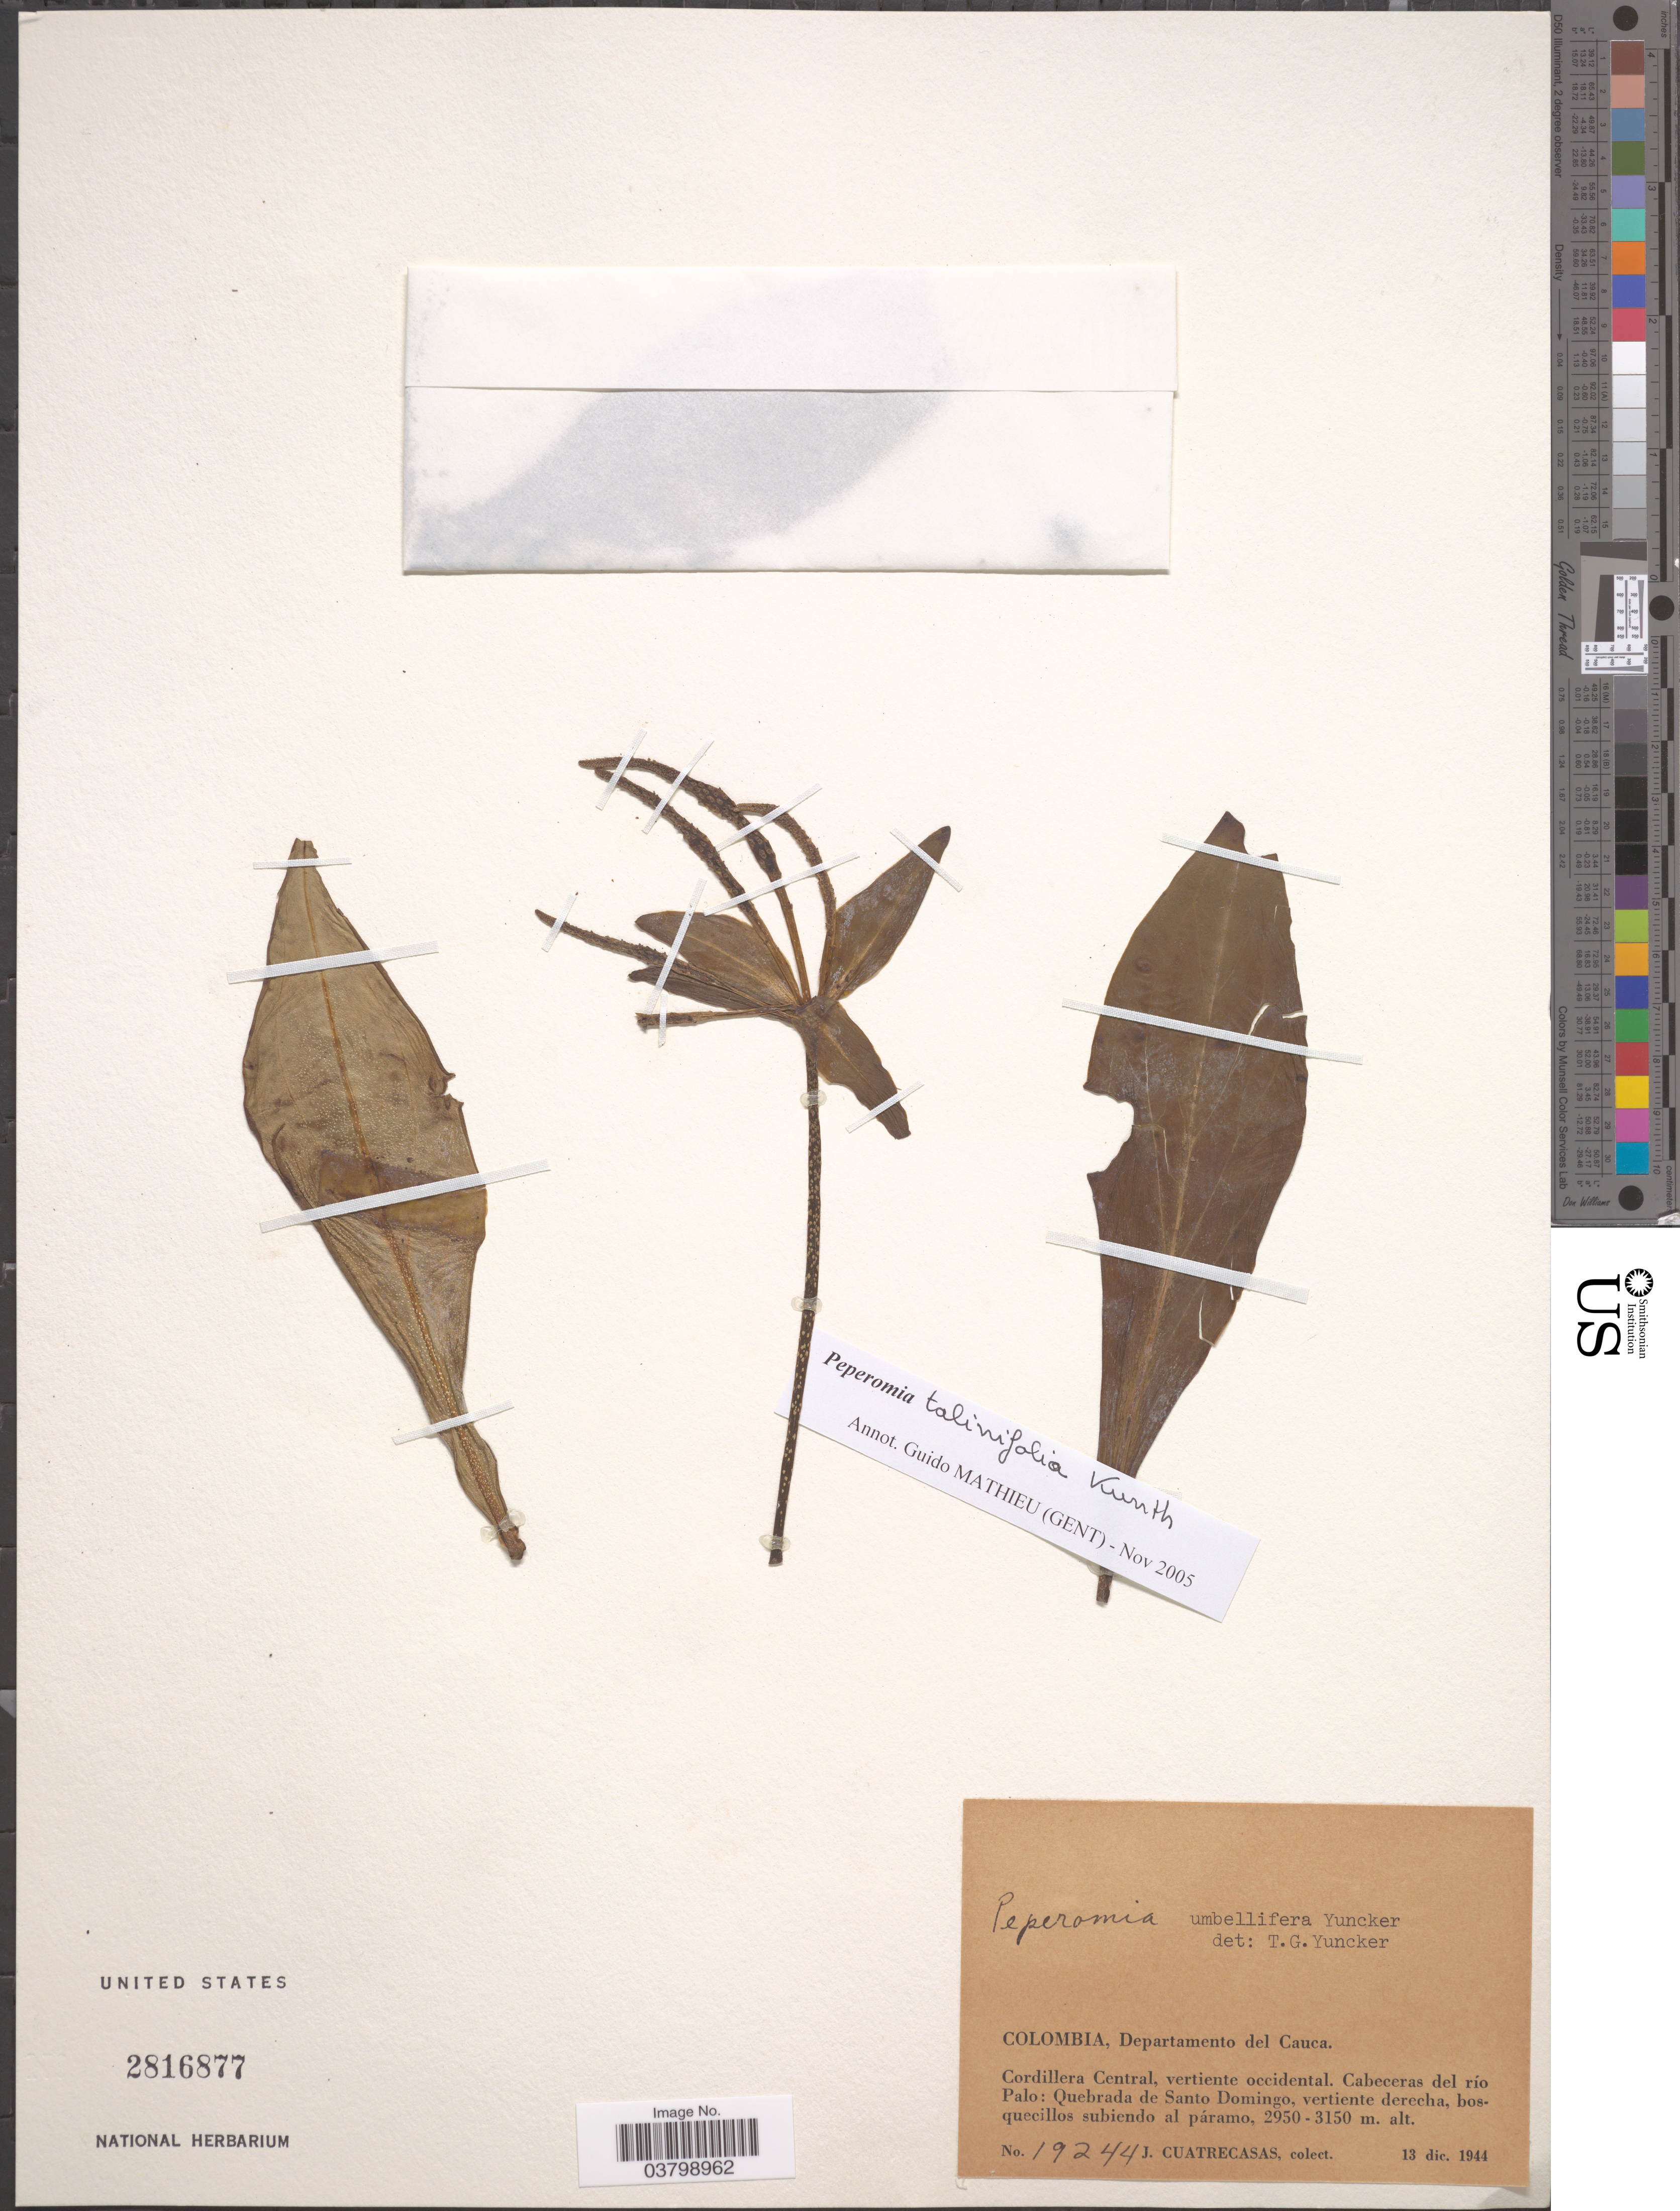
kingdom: Plantae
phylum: Tracheophyta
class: Magnoliopsida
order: Piperales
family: Piperaceae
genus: Peperomia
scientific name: Peperomia talinifolia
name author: Kunth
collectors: J. Cuatrecasas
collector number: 19244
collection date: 1944-12-13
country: Colombia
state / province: Cauca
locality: Departamento del Cauca. Cordillera Central, vertiente occidental. Cabeceras del río Palo: Quebrada de Santo Domingo, vertiente derecha, bosquecillos subiendo al páramo.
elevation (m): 2950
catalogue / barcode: US 2816877